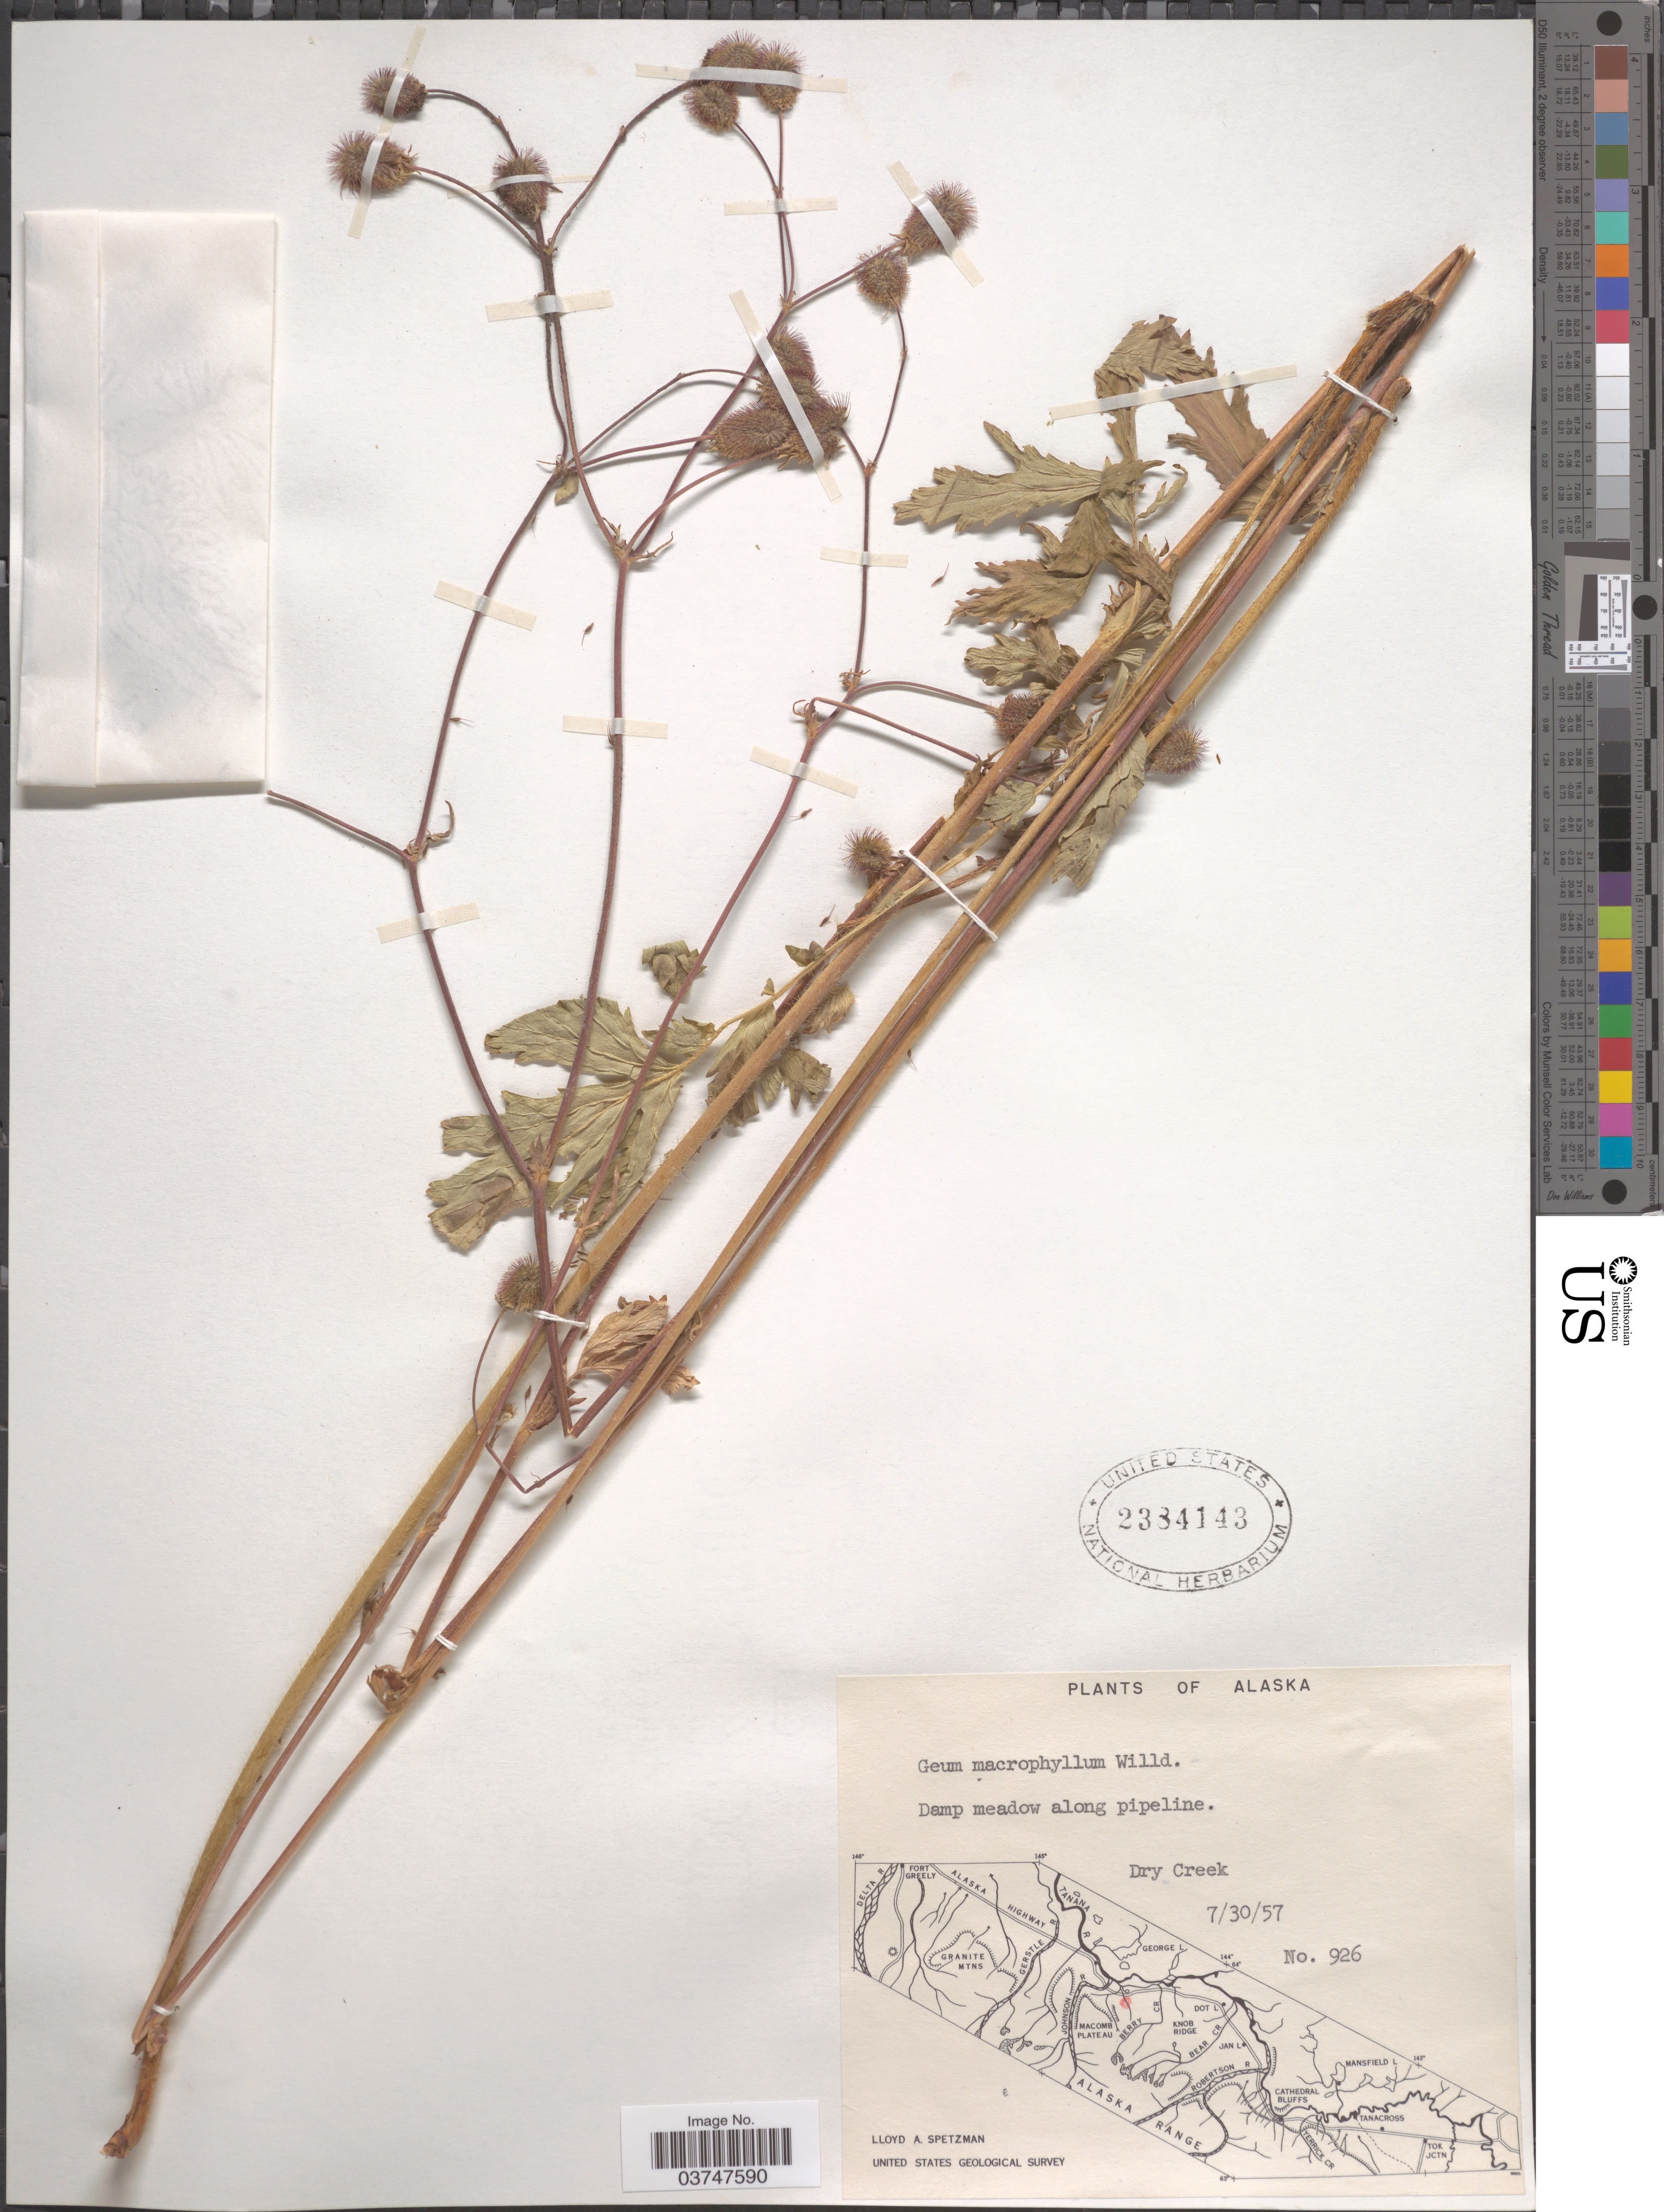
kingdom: Plantae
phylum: Tracheophyta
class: Magnoliopsida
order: Rosales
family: Rosaceae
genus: Geum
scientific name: Geum macrophyllum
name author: Willd.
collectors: L. Spetzman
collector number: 926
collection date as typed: Transcribed d/m/y: 30/7/57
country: United States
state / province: Alaska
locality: Damp meadow along pipeline. Dry Creek.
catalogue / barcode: US 2384143